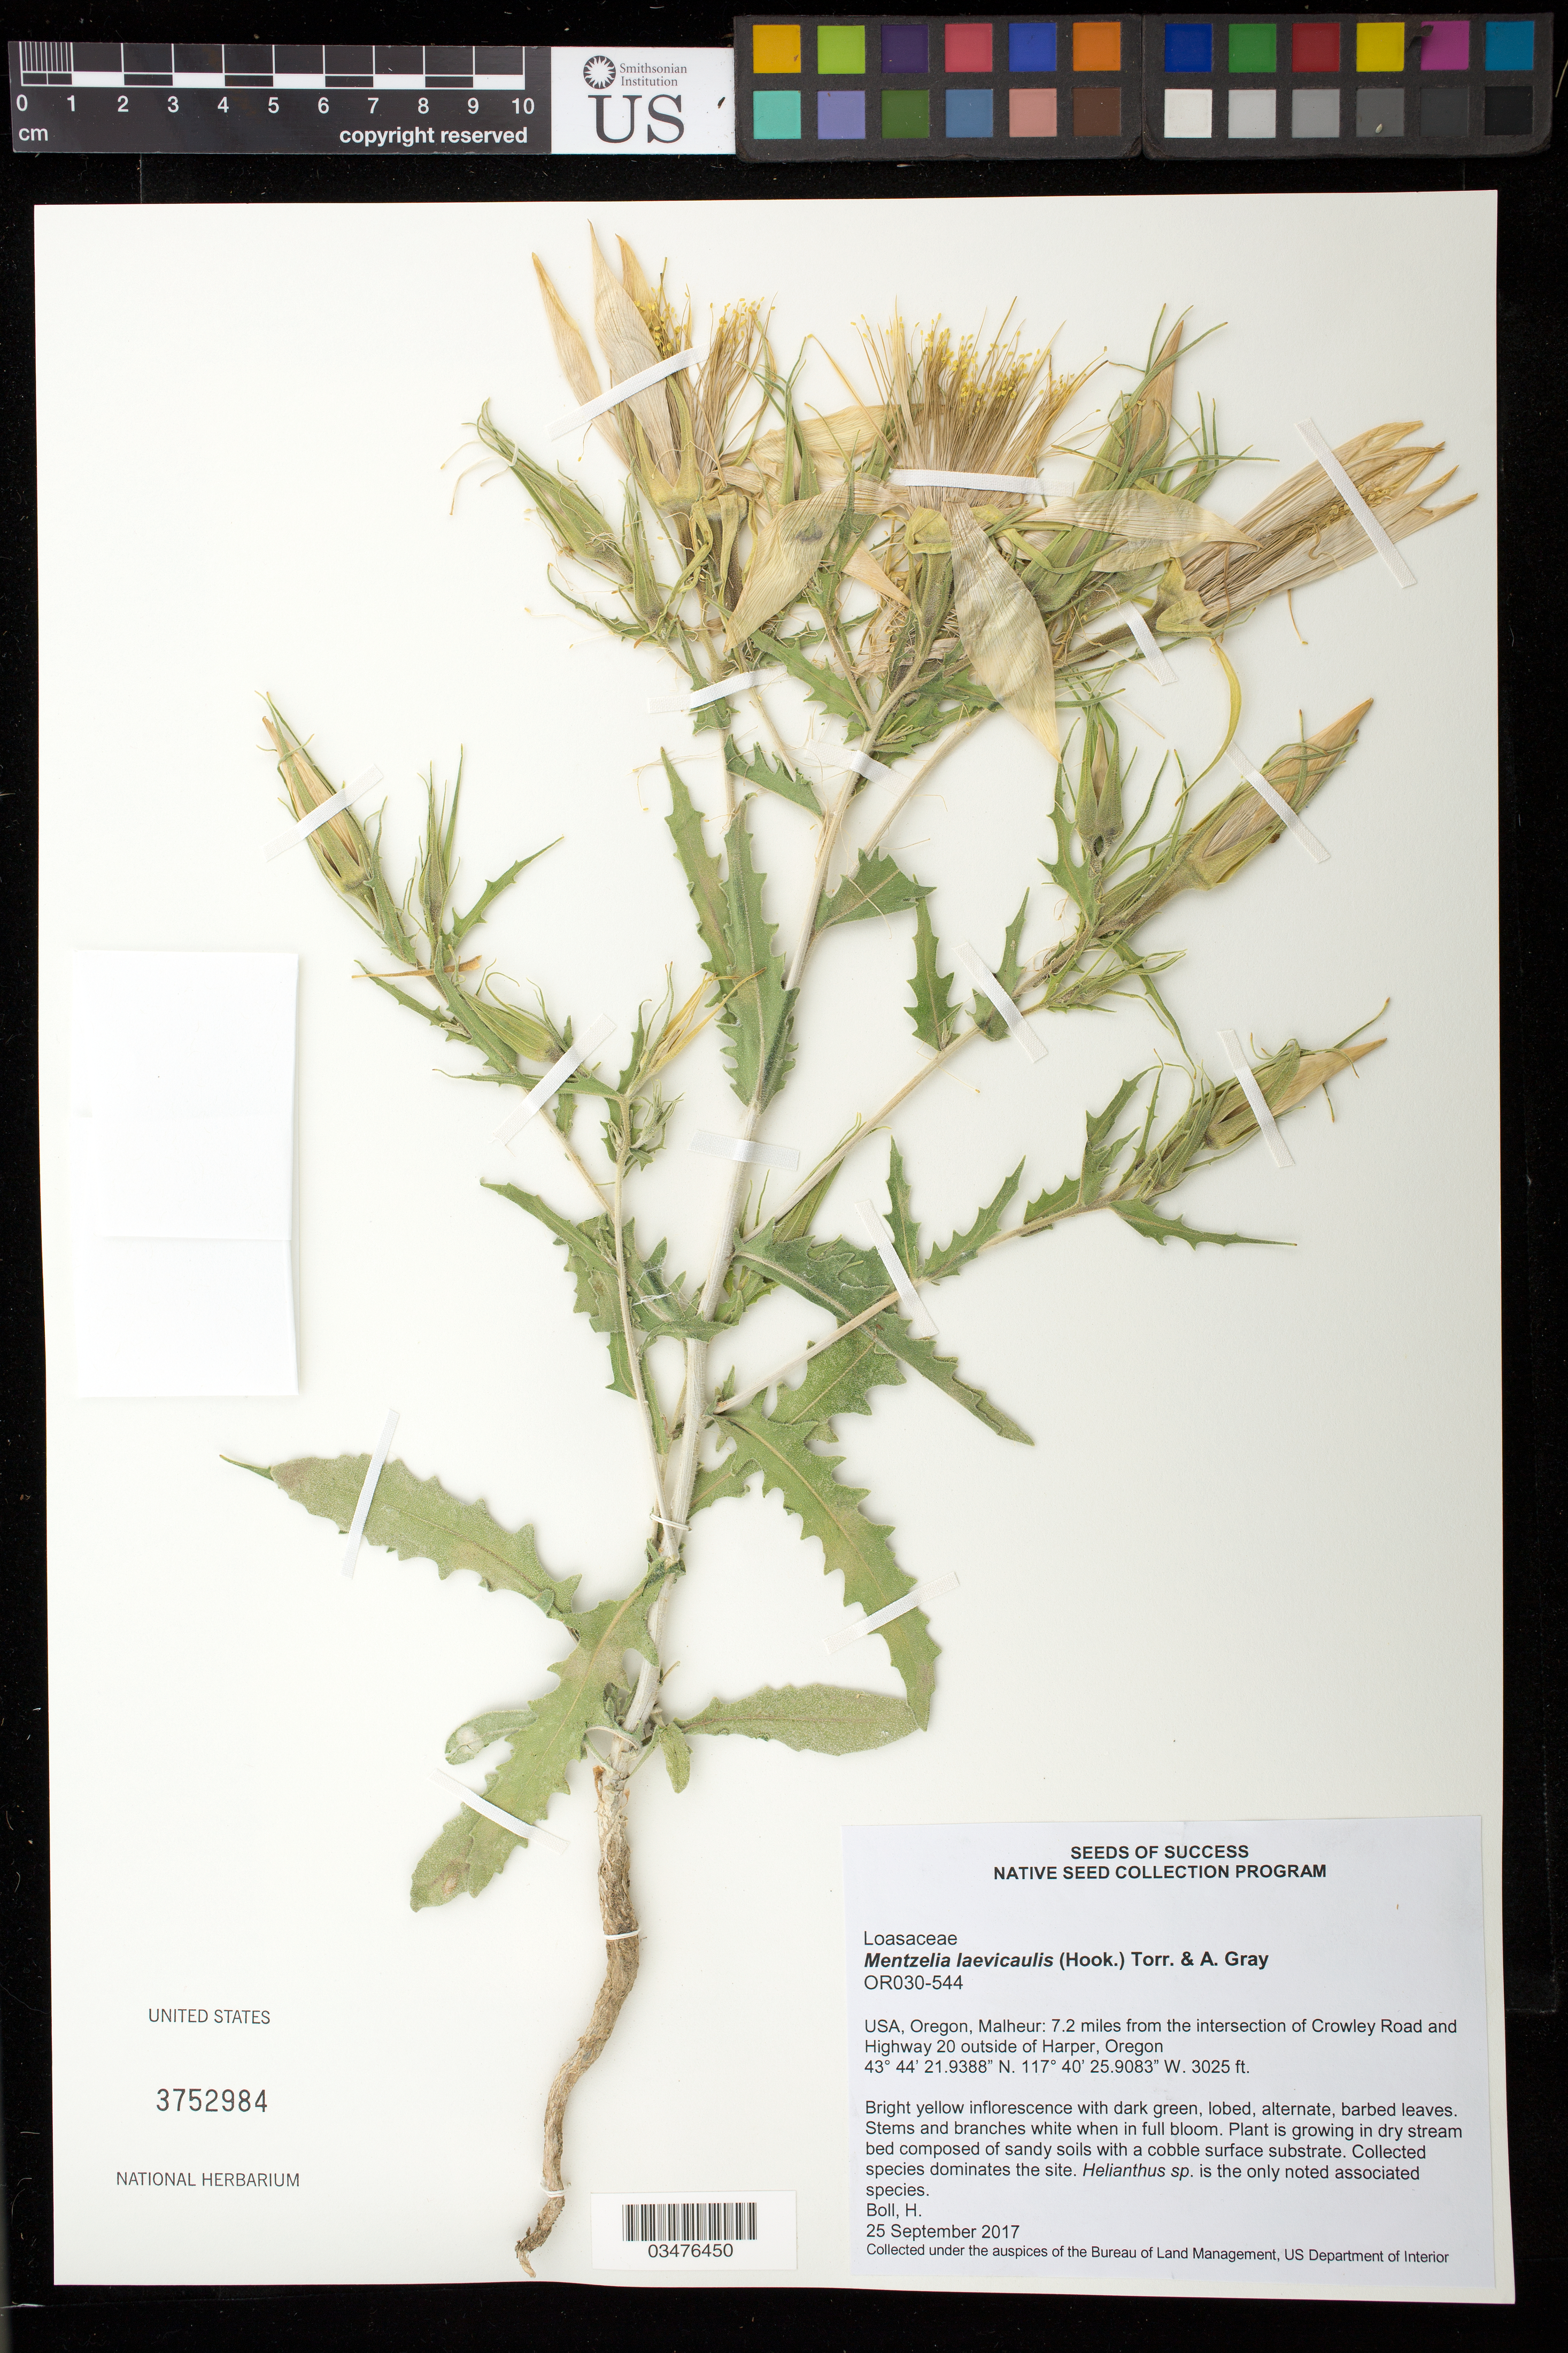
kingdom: Plantae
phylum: Tracheophyta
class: Magnoliopsida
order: Cornales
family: Loasaceae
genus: Mentzelia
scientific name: Mentzelia laevicaulis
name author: (Douglas ex Hook.) Torr. & A. Gray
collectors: H. Boll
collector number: OR030-544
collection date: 2017-09-25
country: United States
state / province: Oregon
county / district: Malheur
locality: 7.2 mi. from the intersection of Crowley Road and Hwy 20 outside of Harper.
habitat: Species found on well drained soils with full sunlight in the stream bed. Cobbles, pebbles, and sand compose the substrate.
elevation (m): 922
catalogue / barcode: US 3752984